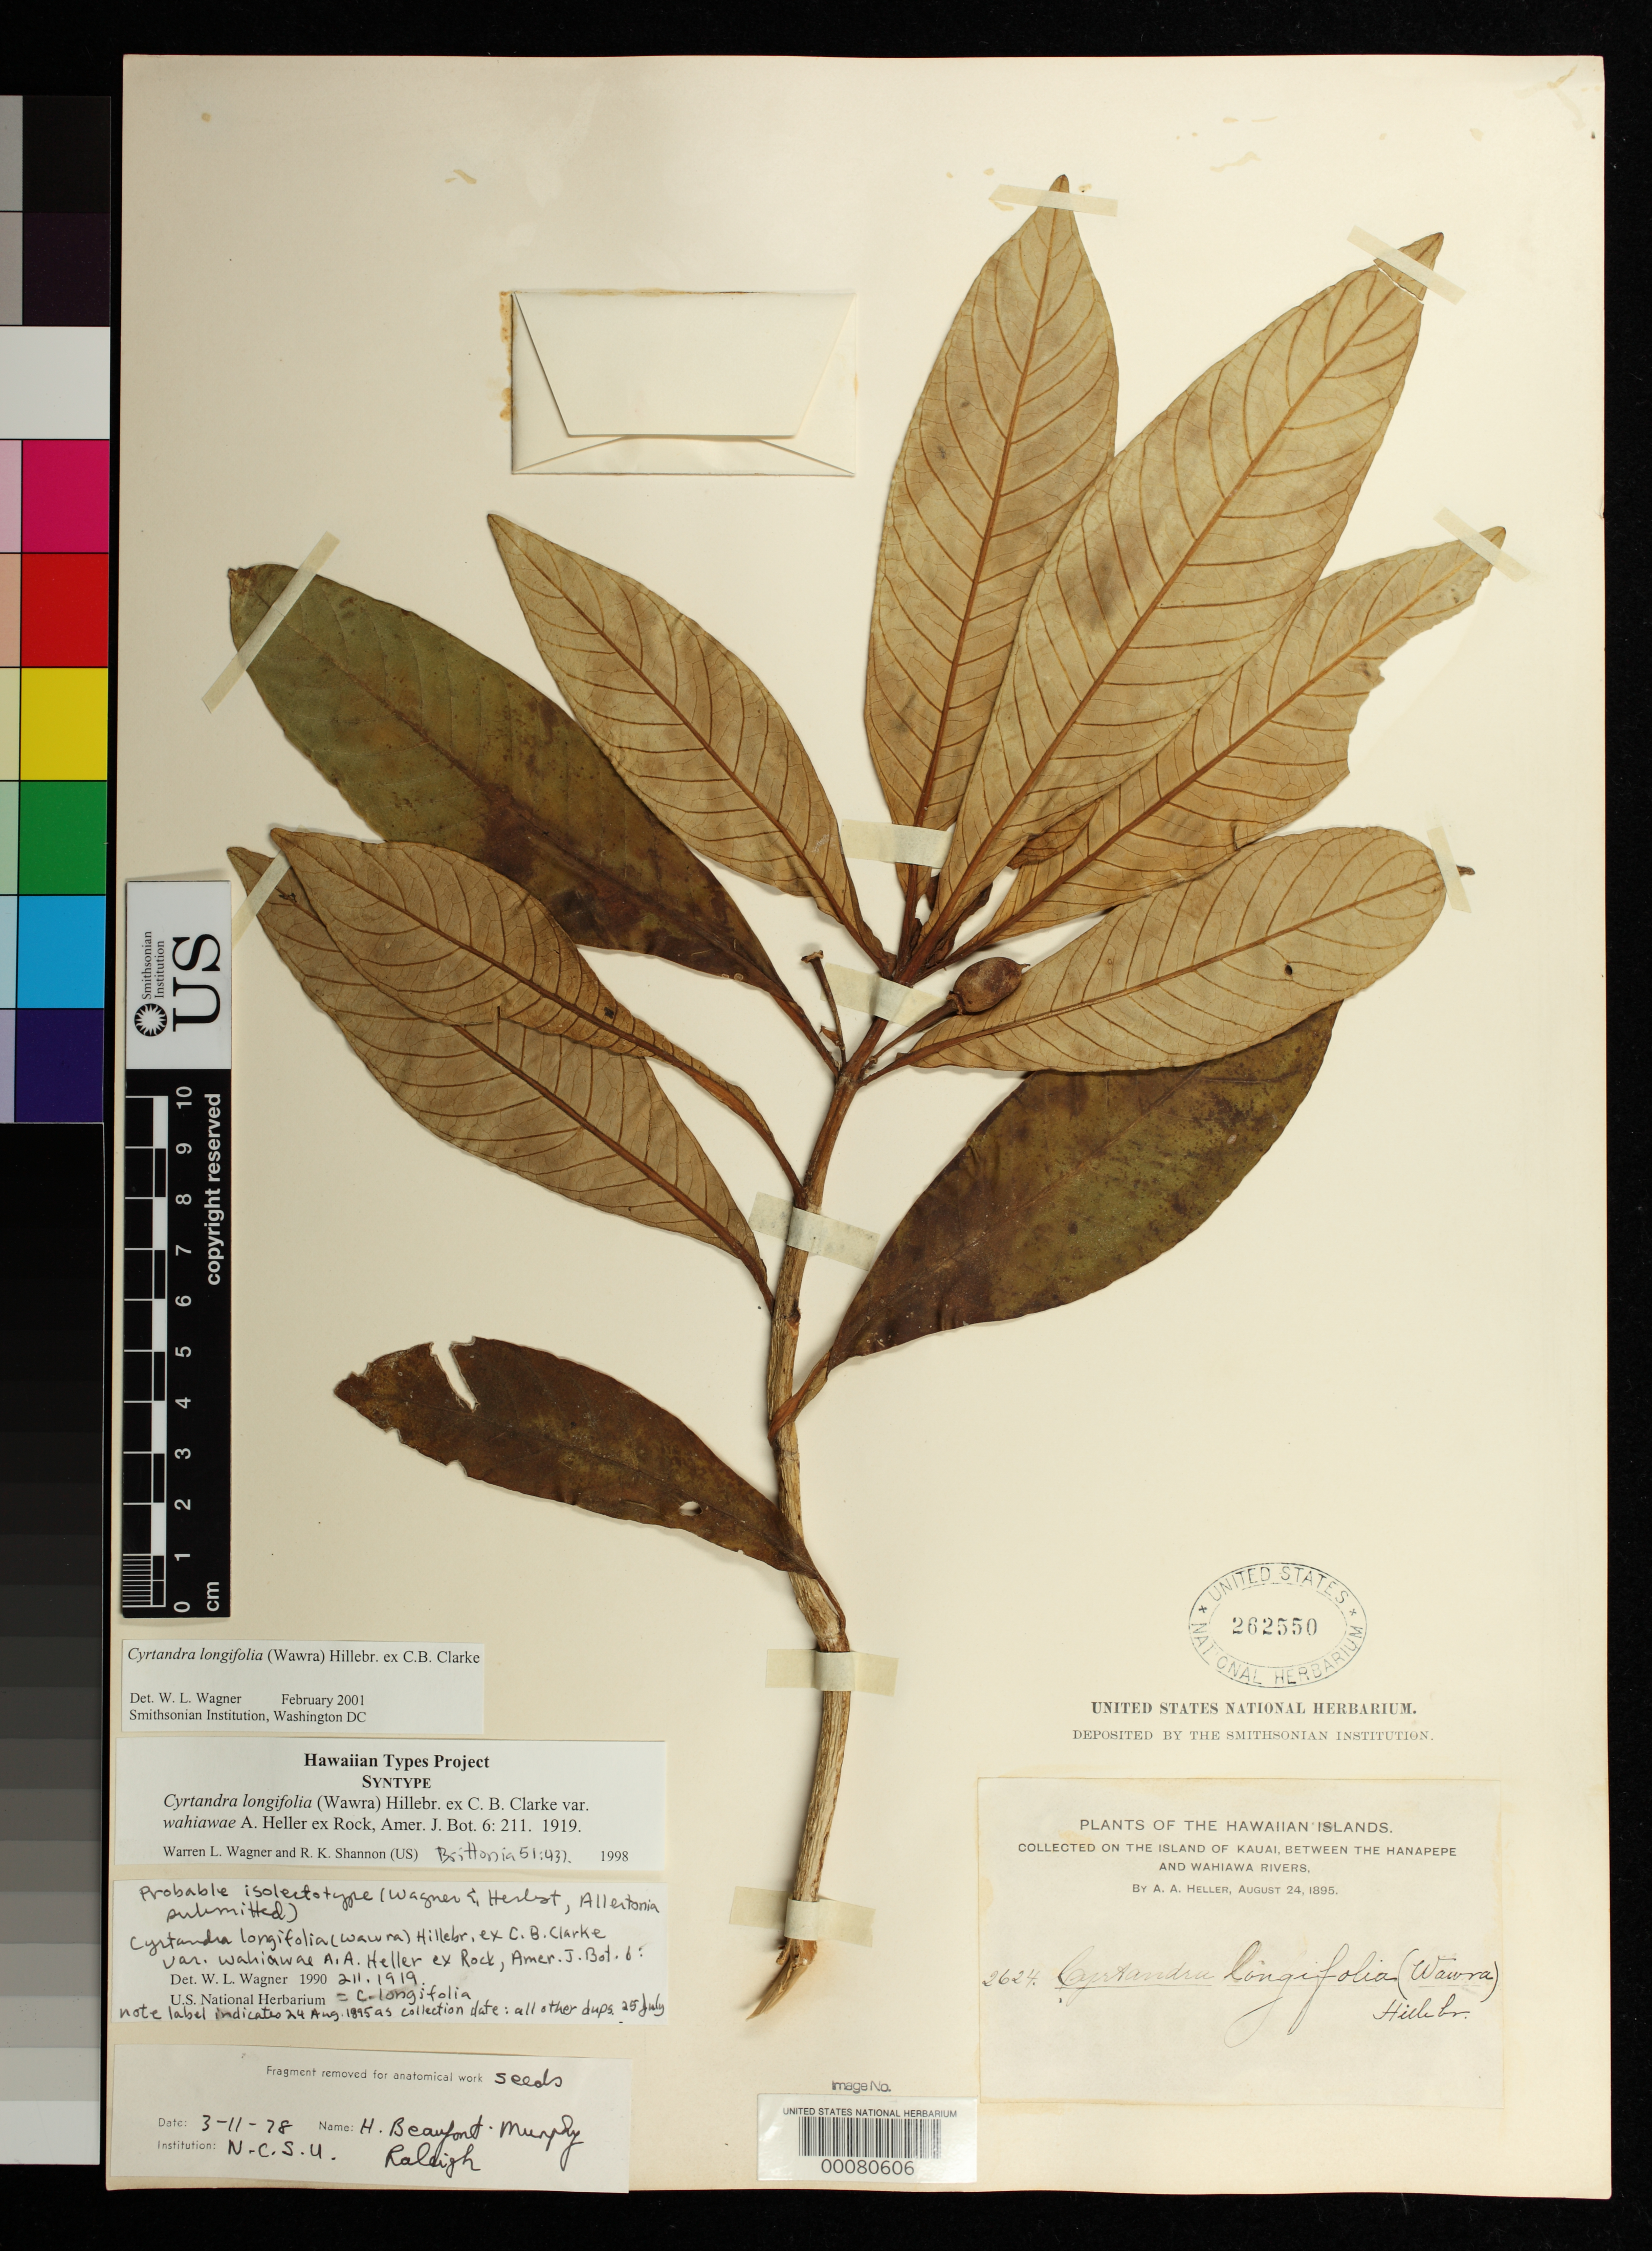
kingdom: Plantae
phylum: Tracheophyta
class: Magnoliopsida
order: Lamiales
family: Gesneriaceae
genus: Cyrtandra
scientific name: Cyrtandra longifolia var. wahiawae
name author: Rock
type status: Syntype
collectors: A. A. Heller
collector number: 2624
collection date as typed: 24 Aug 1895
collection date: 1895-08-24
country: United States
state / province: Hawaii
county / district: Kauai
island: Kaua'i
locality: Collected on the Island of Kauai, between Hanapepe and Wahiawa Rivers.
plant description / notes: Cited by Wagner & Shannon, 1999, Brittonia 51: 431.; Heller 2624 p.p., not isolectotype (collection date of lectotype is 25 Jul 1895).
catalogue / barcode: US 262550